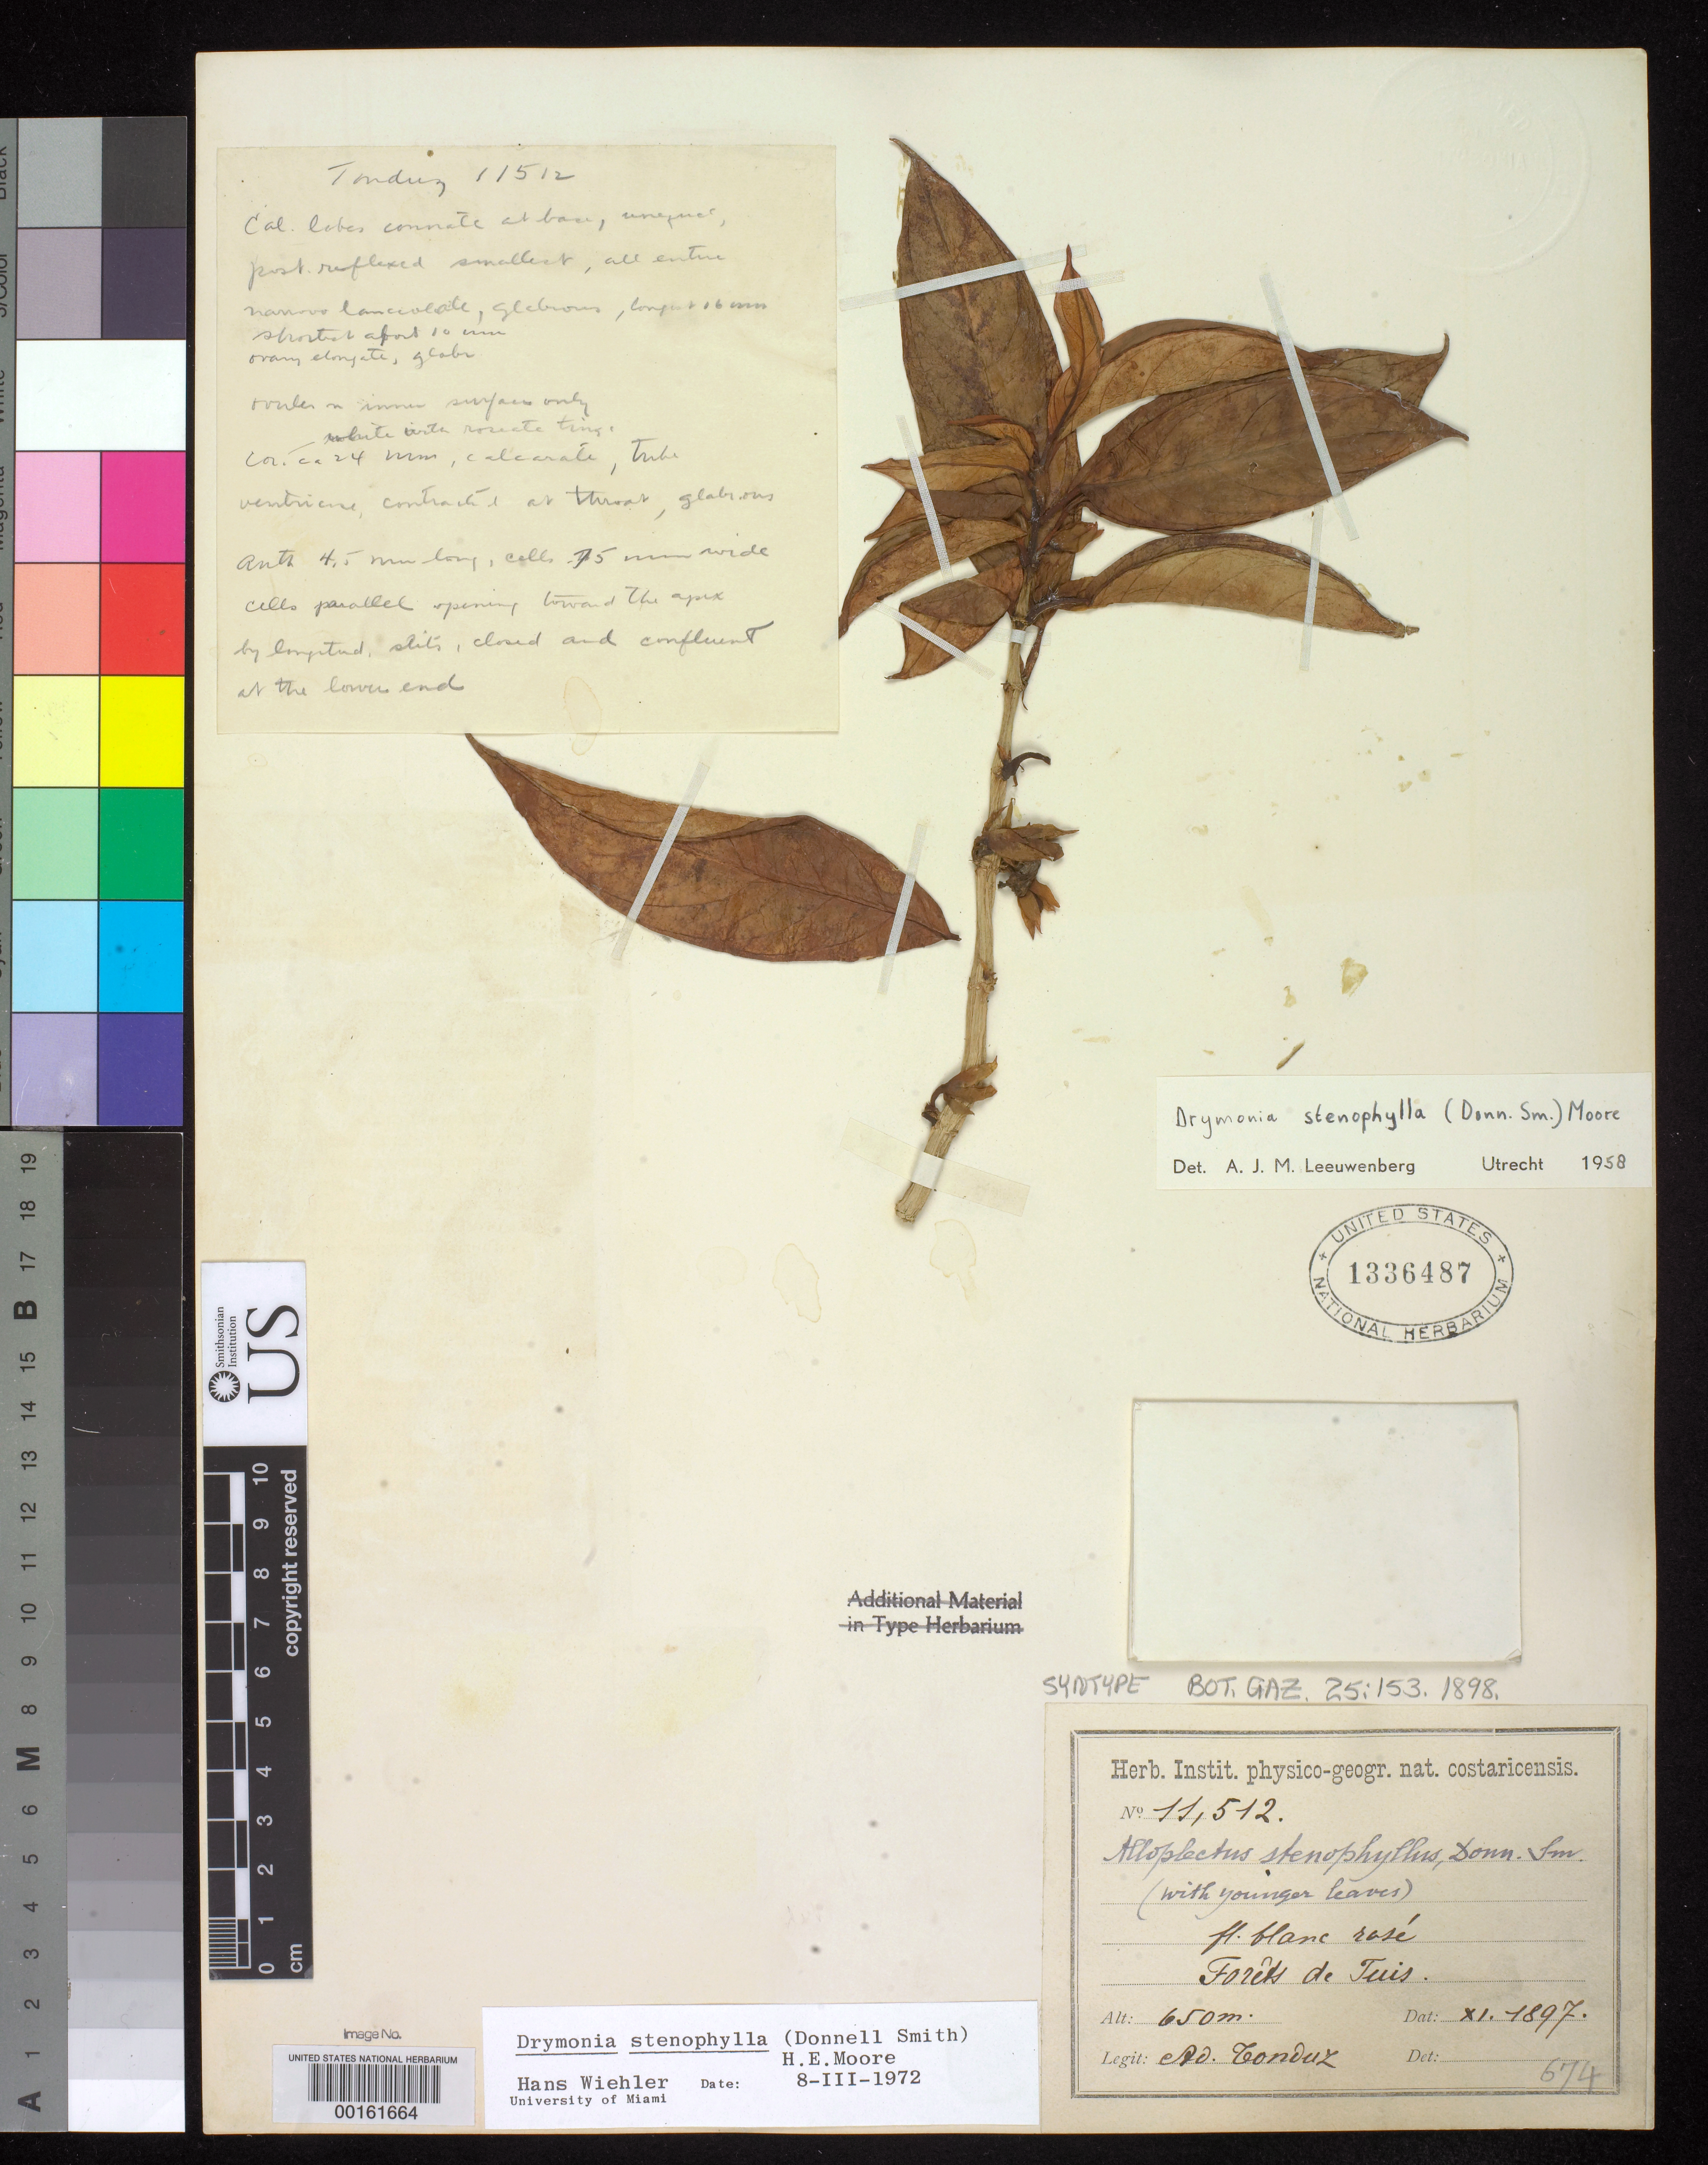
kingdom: Plantae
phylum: Tracheophyta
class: Magnoliopsida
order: Lamiales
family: Gesneriaceae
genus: Alloplectus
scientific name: Alloplectus stenophyllus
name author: Donn. Sm.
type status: Syntype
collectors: A. Tonduz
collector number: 11512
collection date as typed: Nov 1897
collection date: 1897-11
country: Costa Rica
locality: Forêts de Tuis.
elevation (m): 650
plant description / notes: Lectotype is J. Donnell Smith 6724 as (effectively) designated by L.E. Skog, Ann. Missouri Bot. Gard. 65: 912 (1979).; Specimen ex John Donnell Smith herbarium.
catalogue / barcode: US 1336487